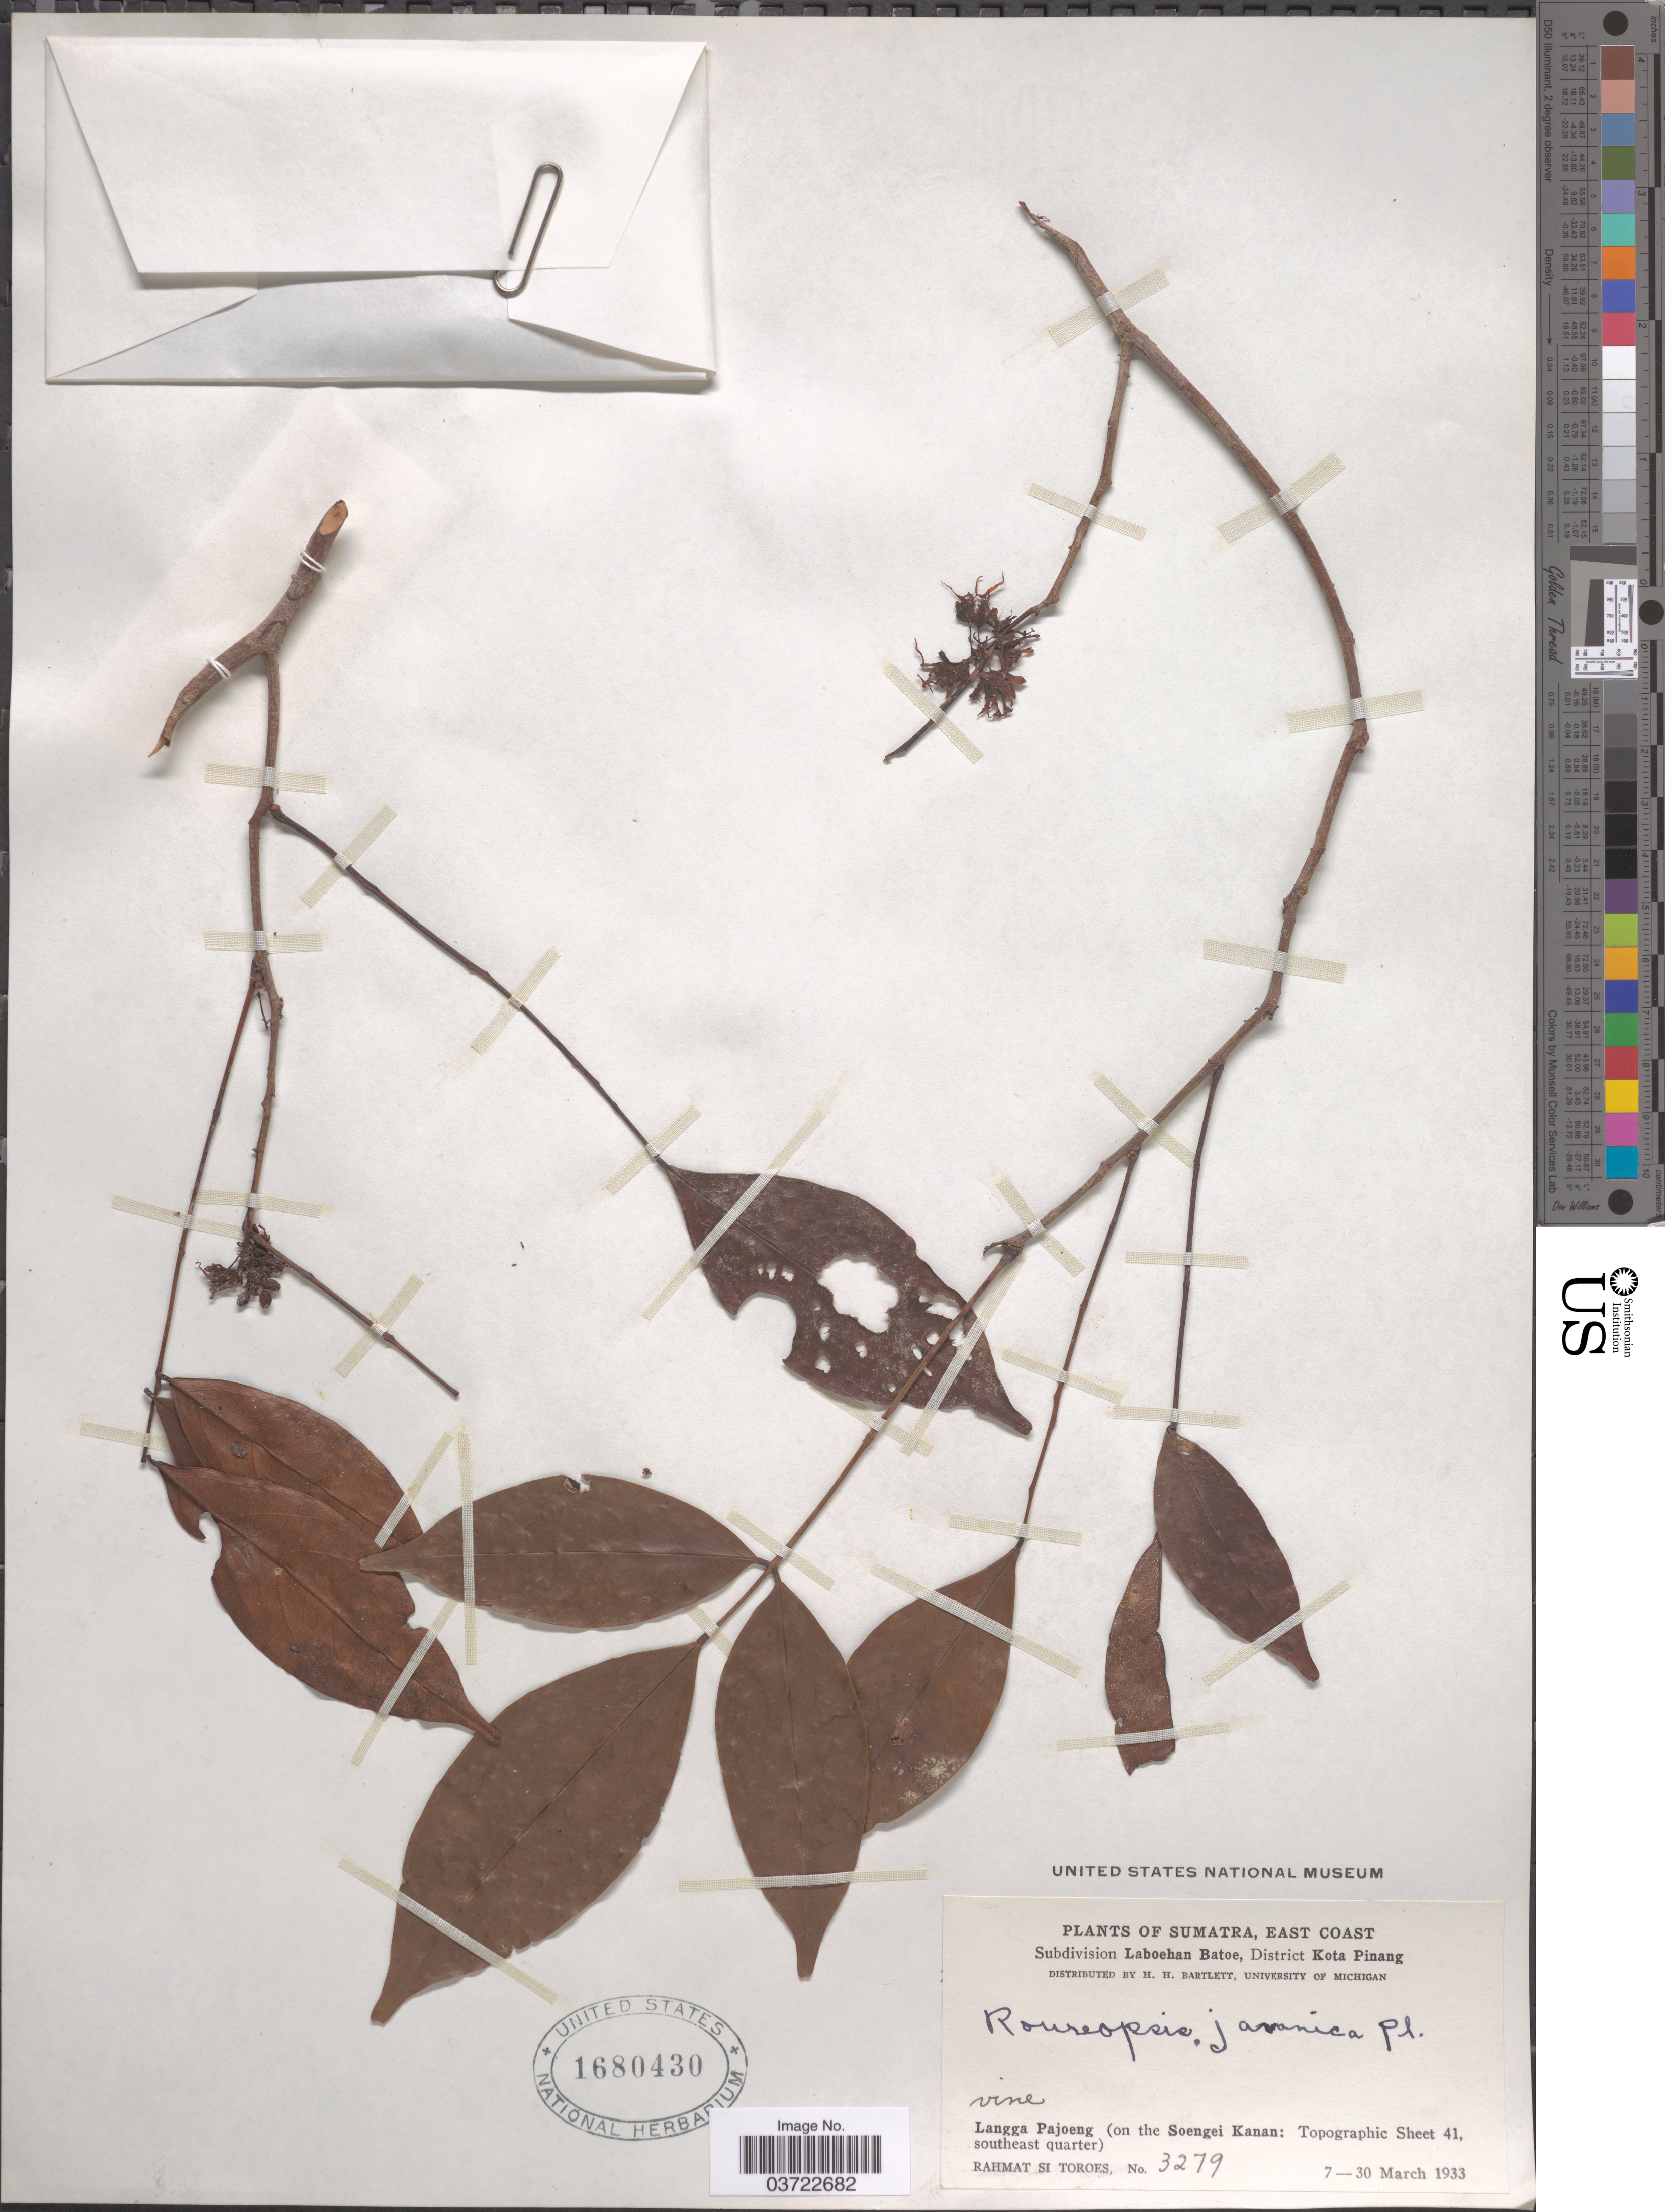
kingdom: Plantae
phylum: Tracheophyta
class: Magnoliopsida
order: Oxalidales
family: Connaraceae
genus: Rourea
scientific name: Rourea emarginata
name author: (Jack) Jongkind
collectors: Rahmat Si Boeea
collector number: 3279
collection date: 1933-03-07/1933-03-30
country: Indonesia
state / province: Sumatra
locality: East Coast. Subdivision Laboehan Batoe, District Kota Pinang. Langga Pajoeng (on the Soengei Kanan: Topographic Sheet 41, southeast quarter).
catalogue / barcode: US 1680430